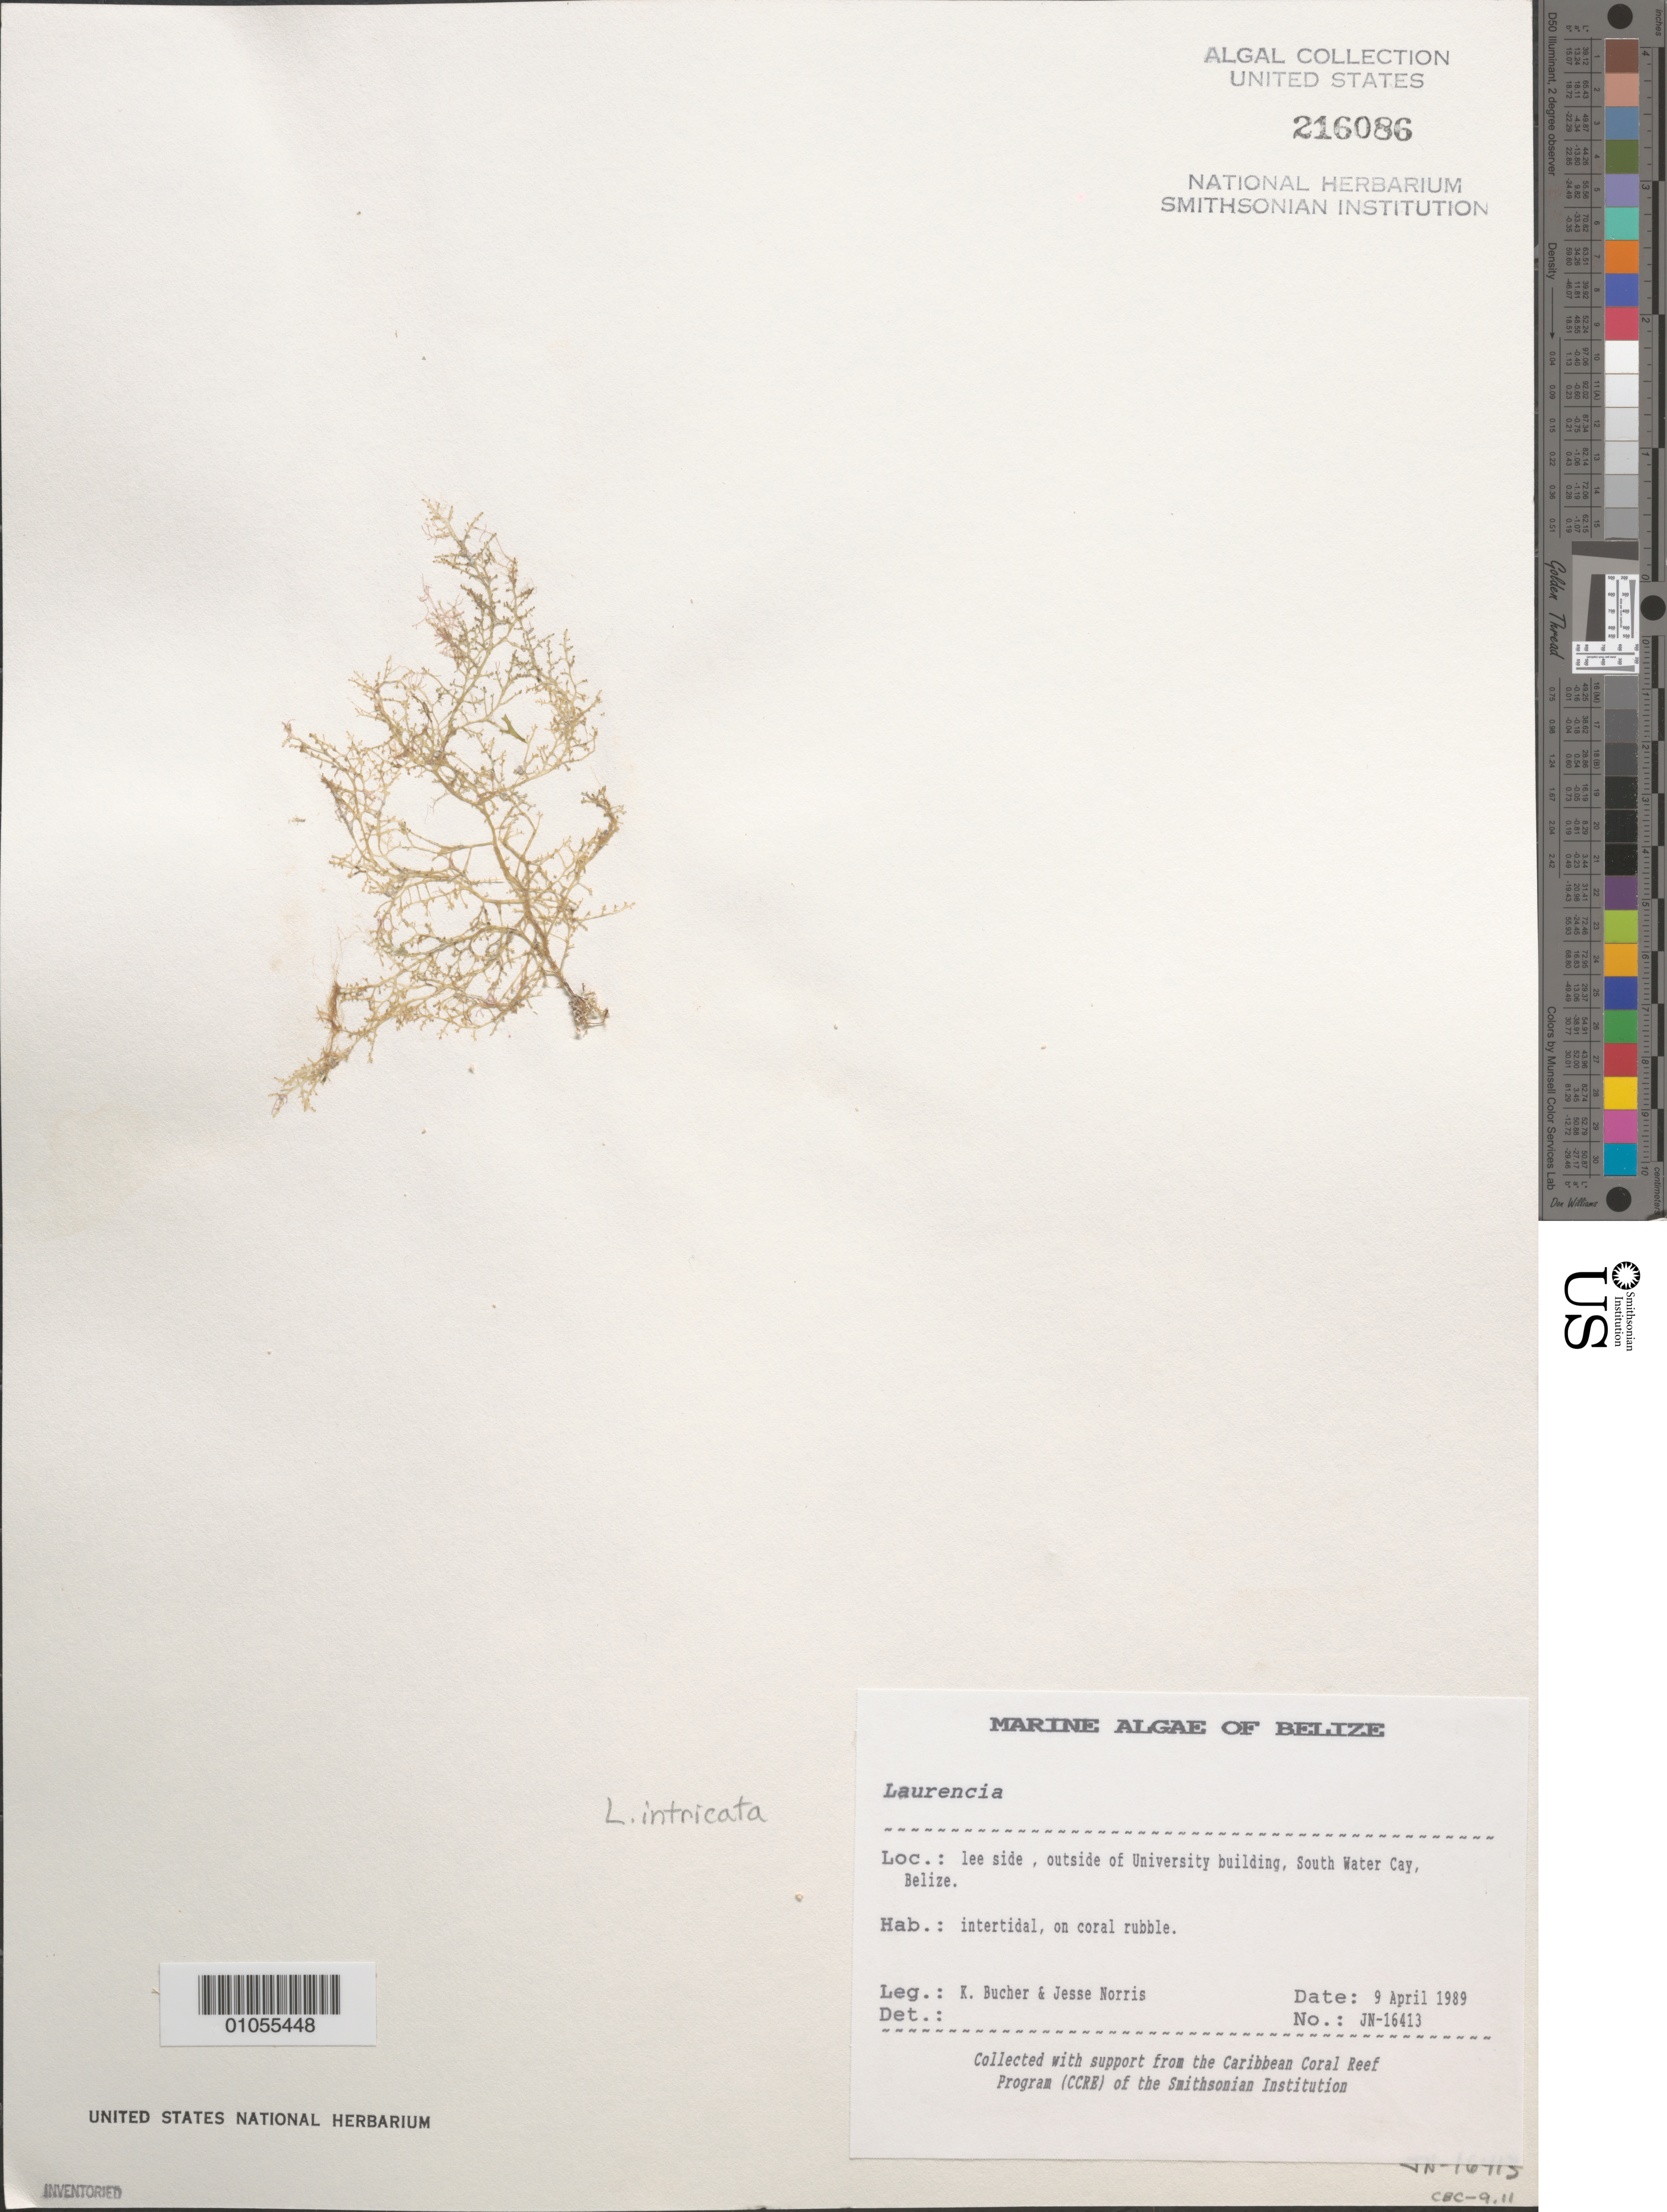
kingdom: Plantae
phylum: Rhodophyta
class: Florideophyceae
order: Ceramiales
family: Rhodomelaceae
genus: Laurencia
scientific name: Laurencia intricata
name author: J.V.Lamouroux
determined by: Norris, James N.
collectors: K. E. Bucher & J. A. Norris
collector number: JN-16413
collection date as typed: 09 Apr 1989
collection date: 1989-04-09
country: Belize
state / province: Stann Creek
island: South Water Cay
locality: Lee side, outside of University building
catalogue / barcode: US 216086